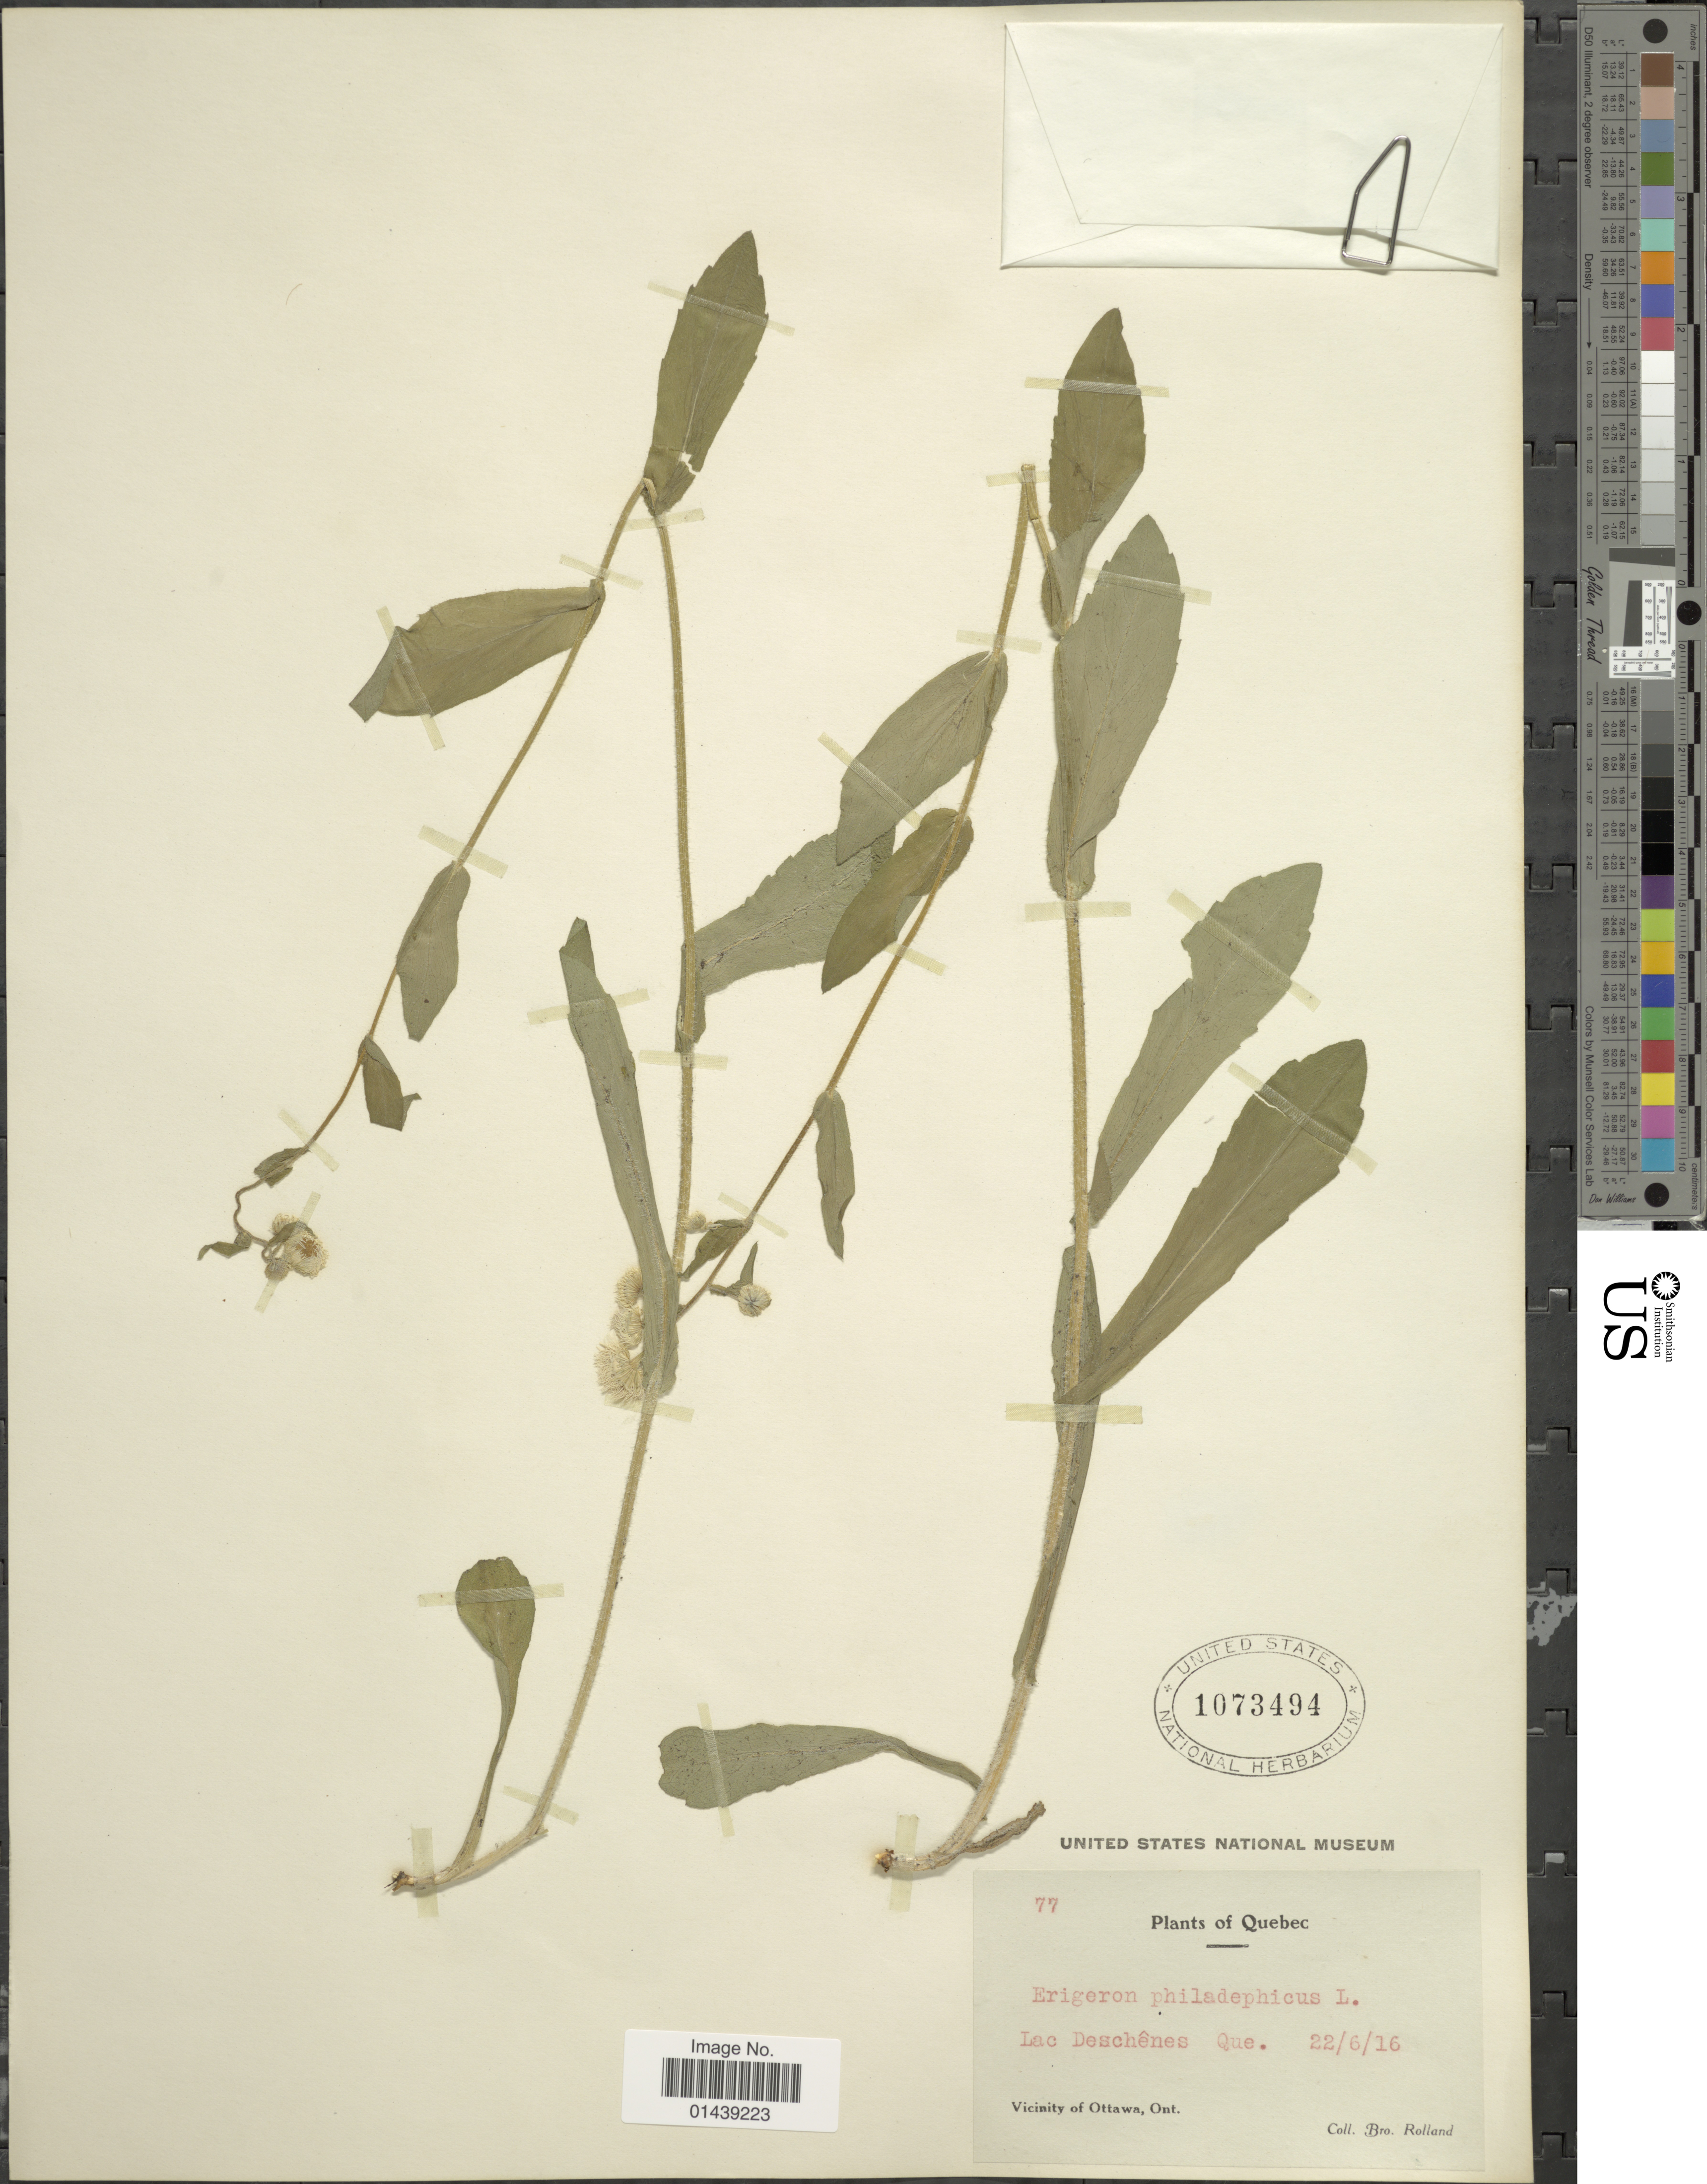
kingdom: Plantae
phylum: Tracheophyta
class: Magnoliopsida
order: Asterales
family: Asteraceae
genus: Erigeron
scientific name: Erigeron philadelphicus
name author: L.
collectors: B. Rolland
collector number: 77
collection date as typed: Transcribed d/m/y: 22/6/16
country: Canada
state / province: Quebec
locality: Lac Deschênes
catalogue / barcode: US 1073494